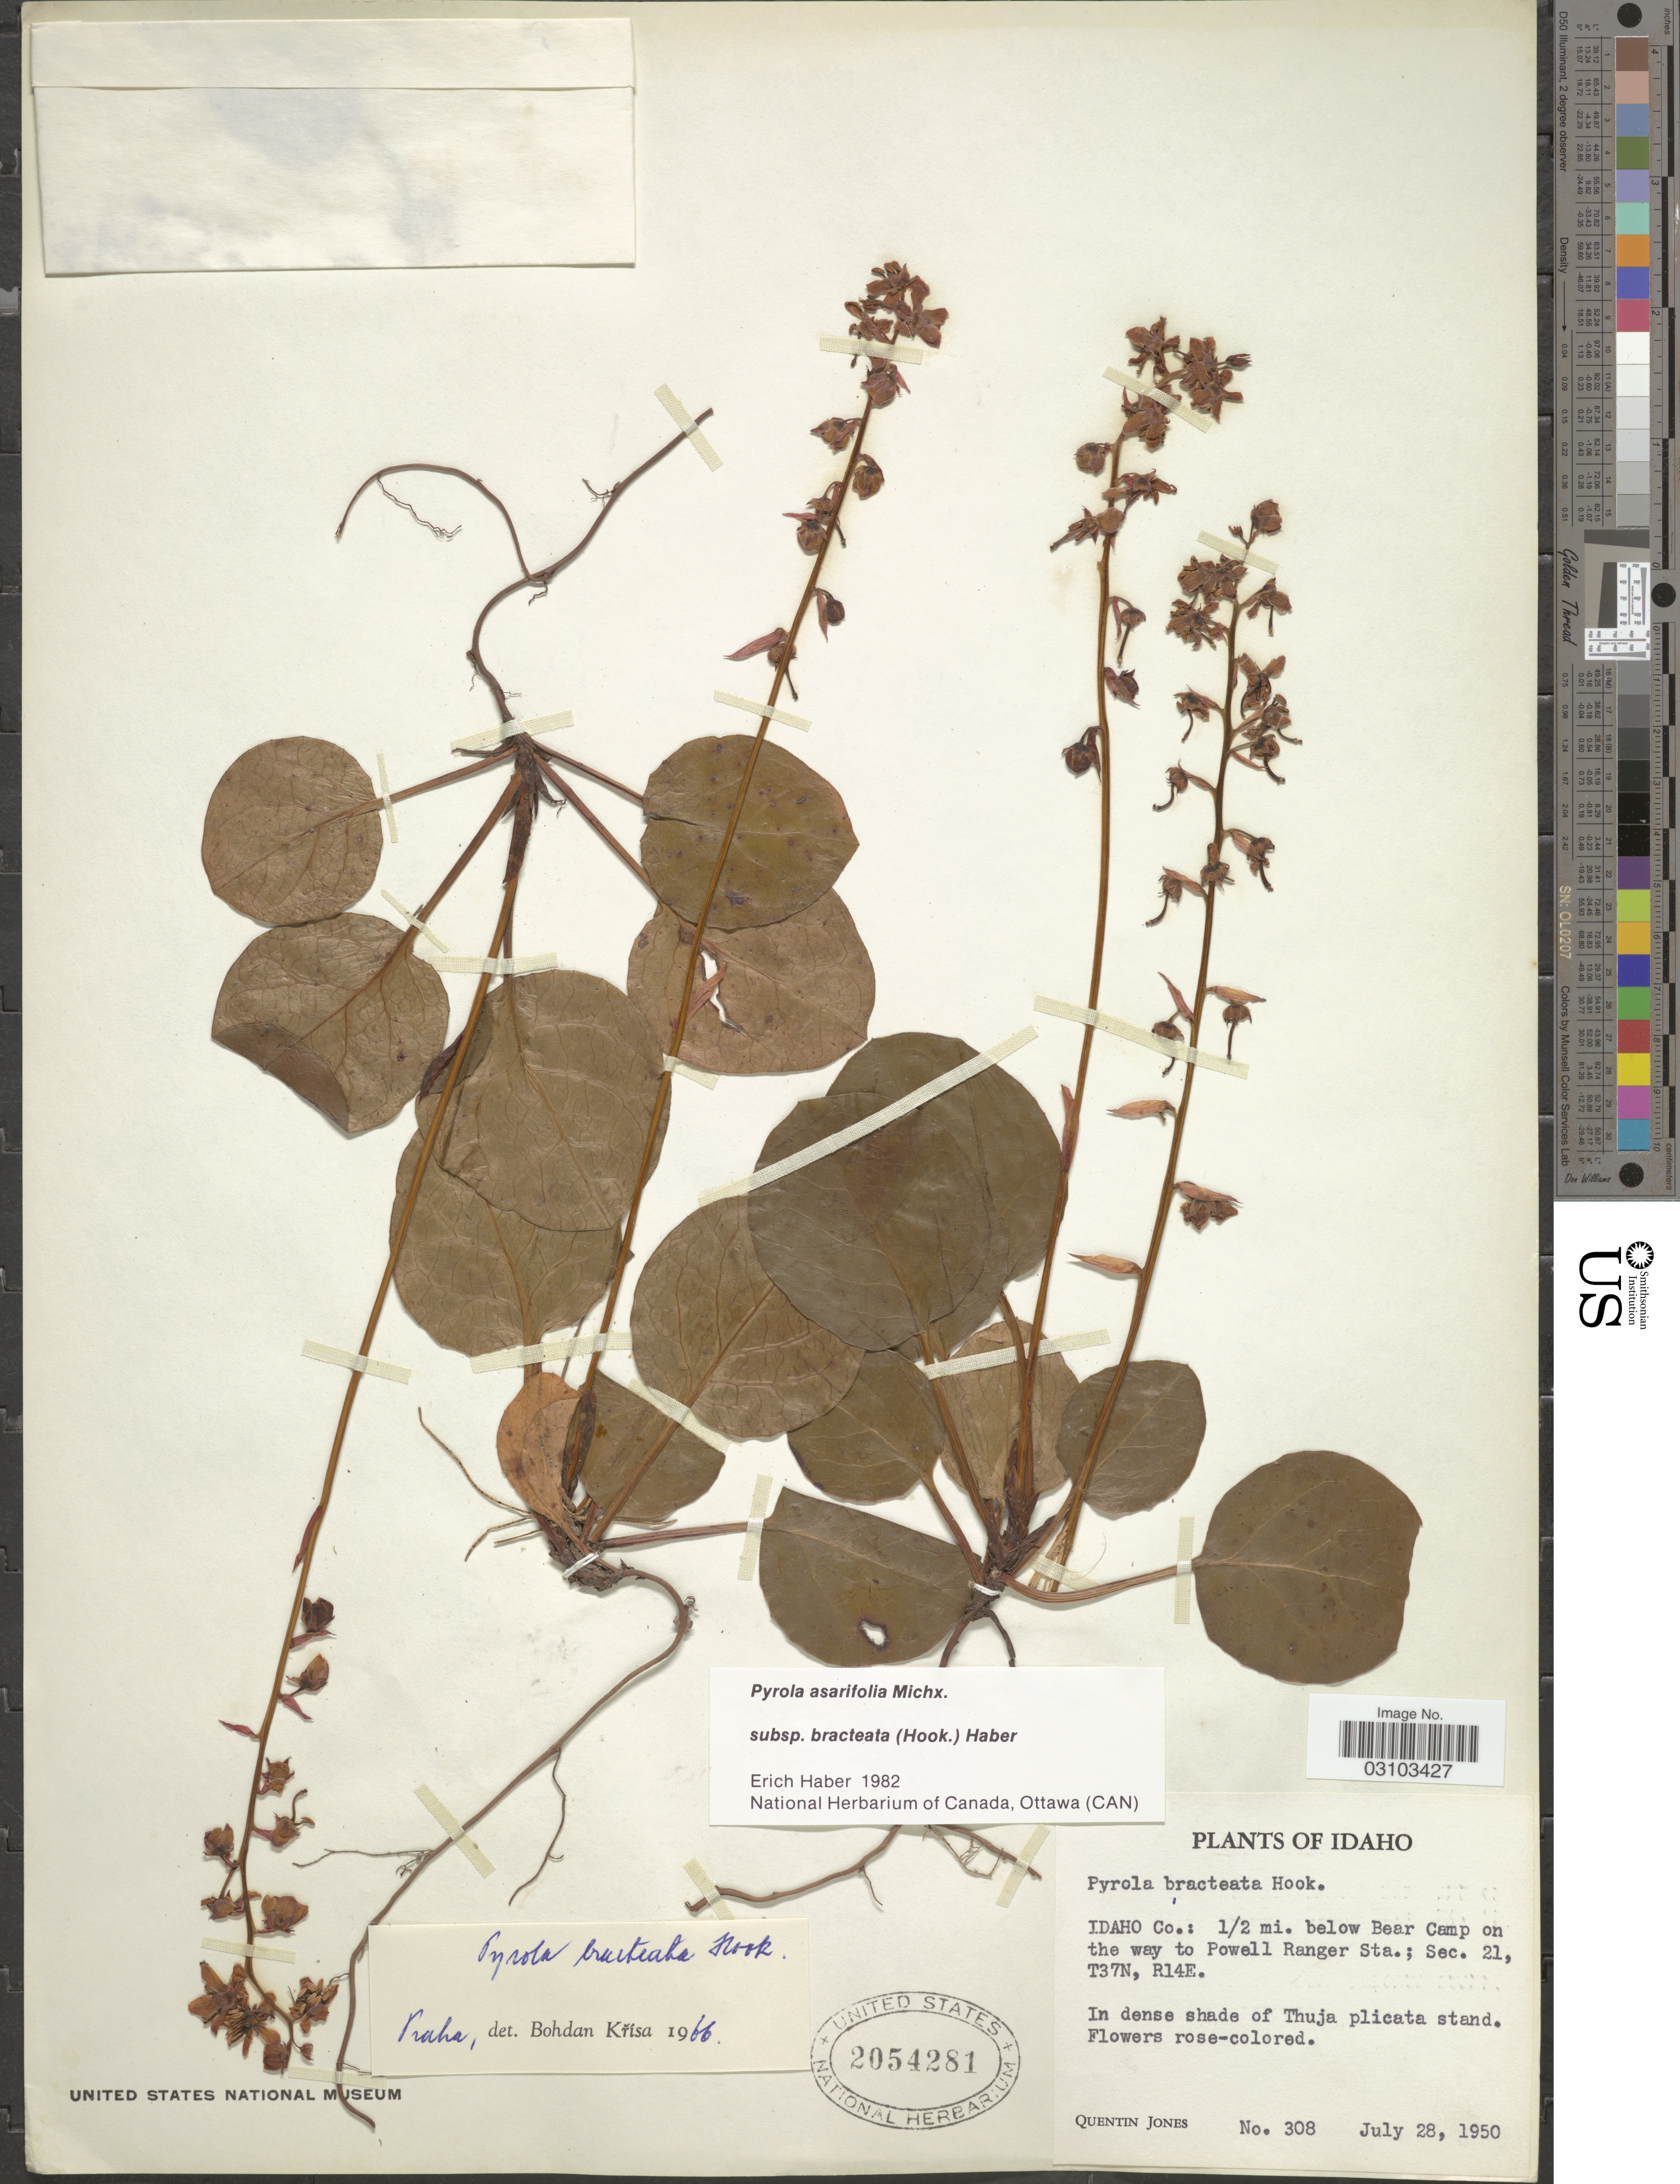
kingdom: Plantae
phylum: Tracheophyta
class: Magnoliopsida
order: Ericales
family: Ericaceae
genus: Pyrola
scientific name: Pyrola asarifolia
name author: Michx.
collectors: Q. Jones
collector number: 308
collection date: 1950-07-28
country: United States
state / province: Idaho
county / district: Idaho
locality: ½ mi. below Bear Camp on the way to Powell Ranger Sta.; Sec. 21 T37N, R14E.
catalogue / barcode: US 2054281